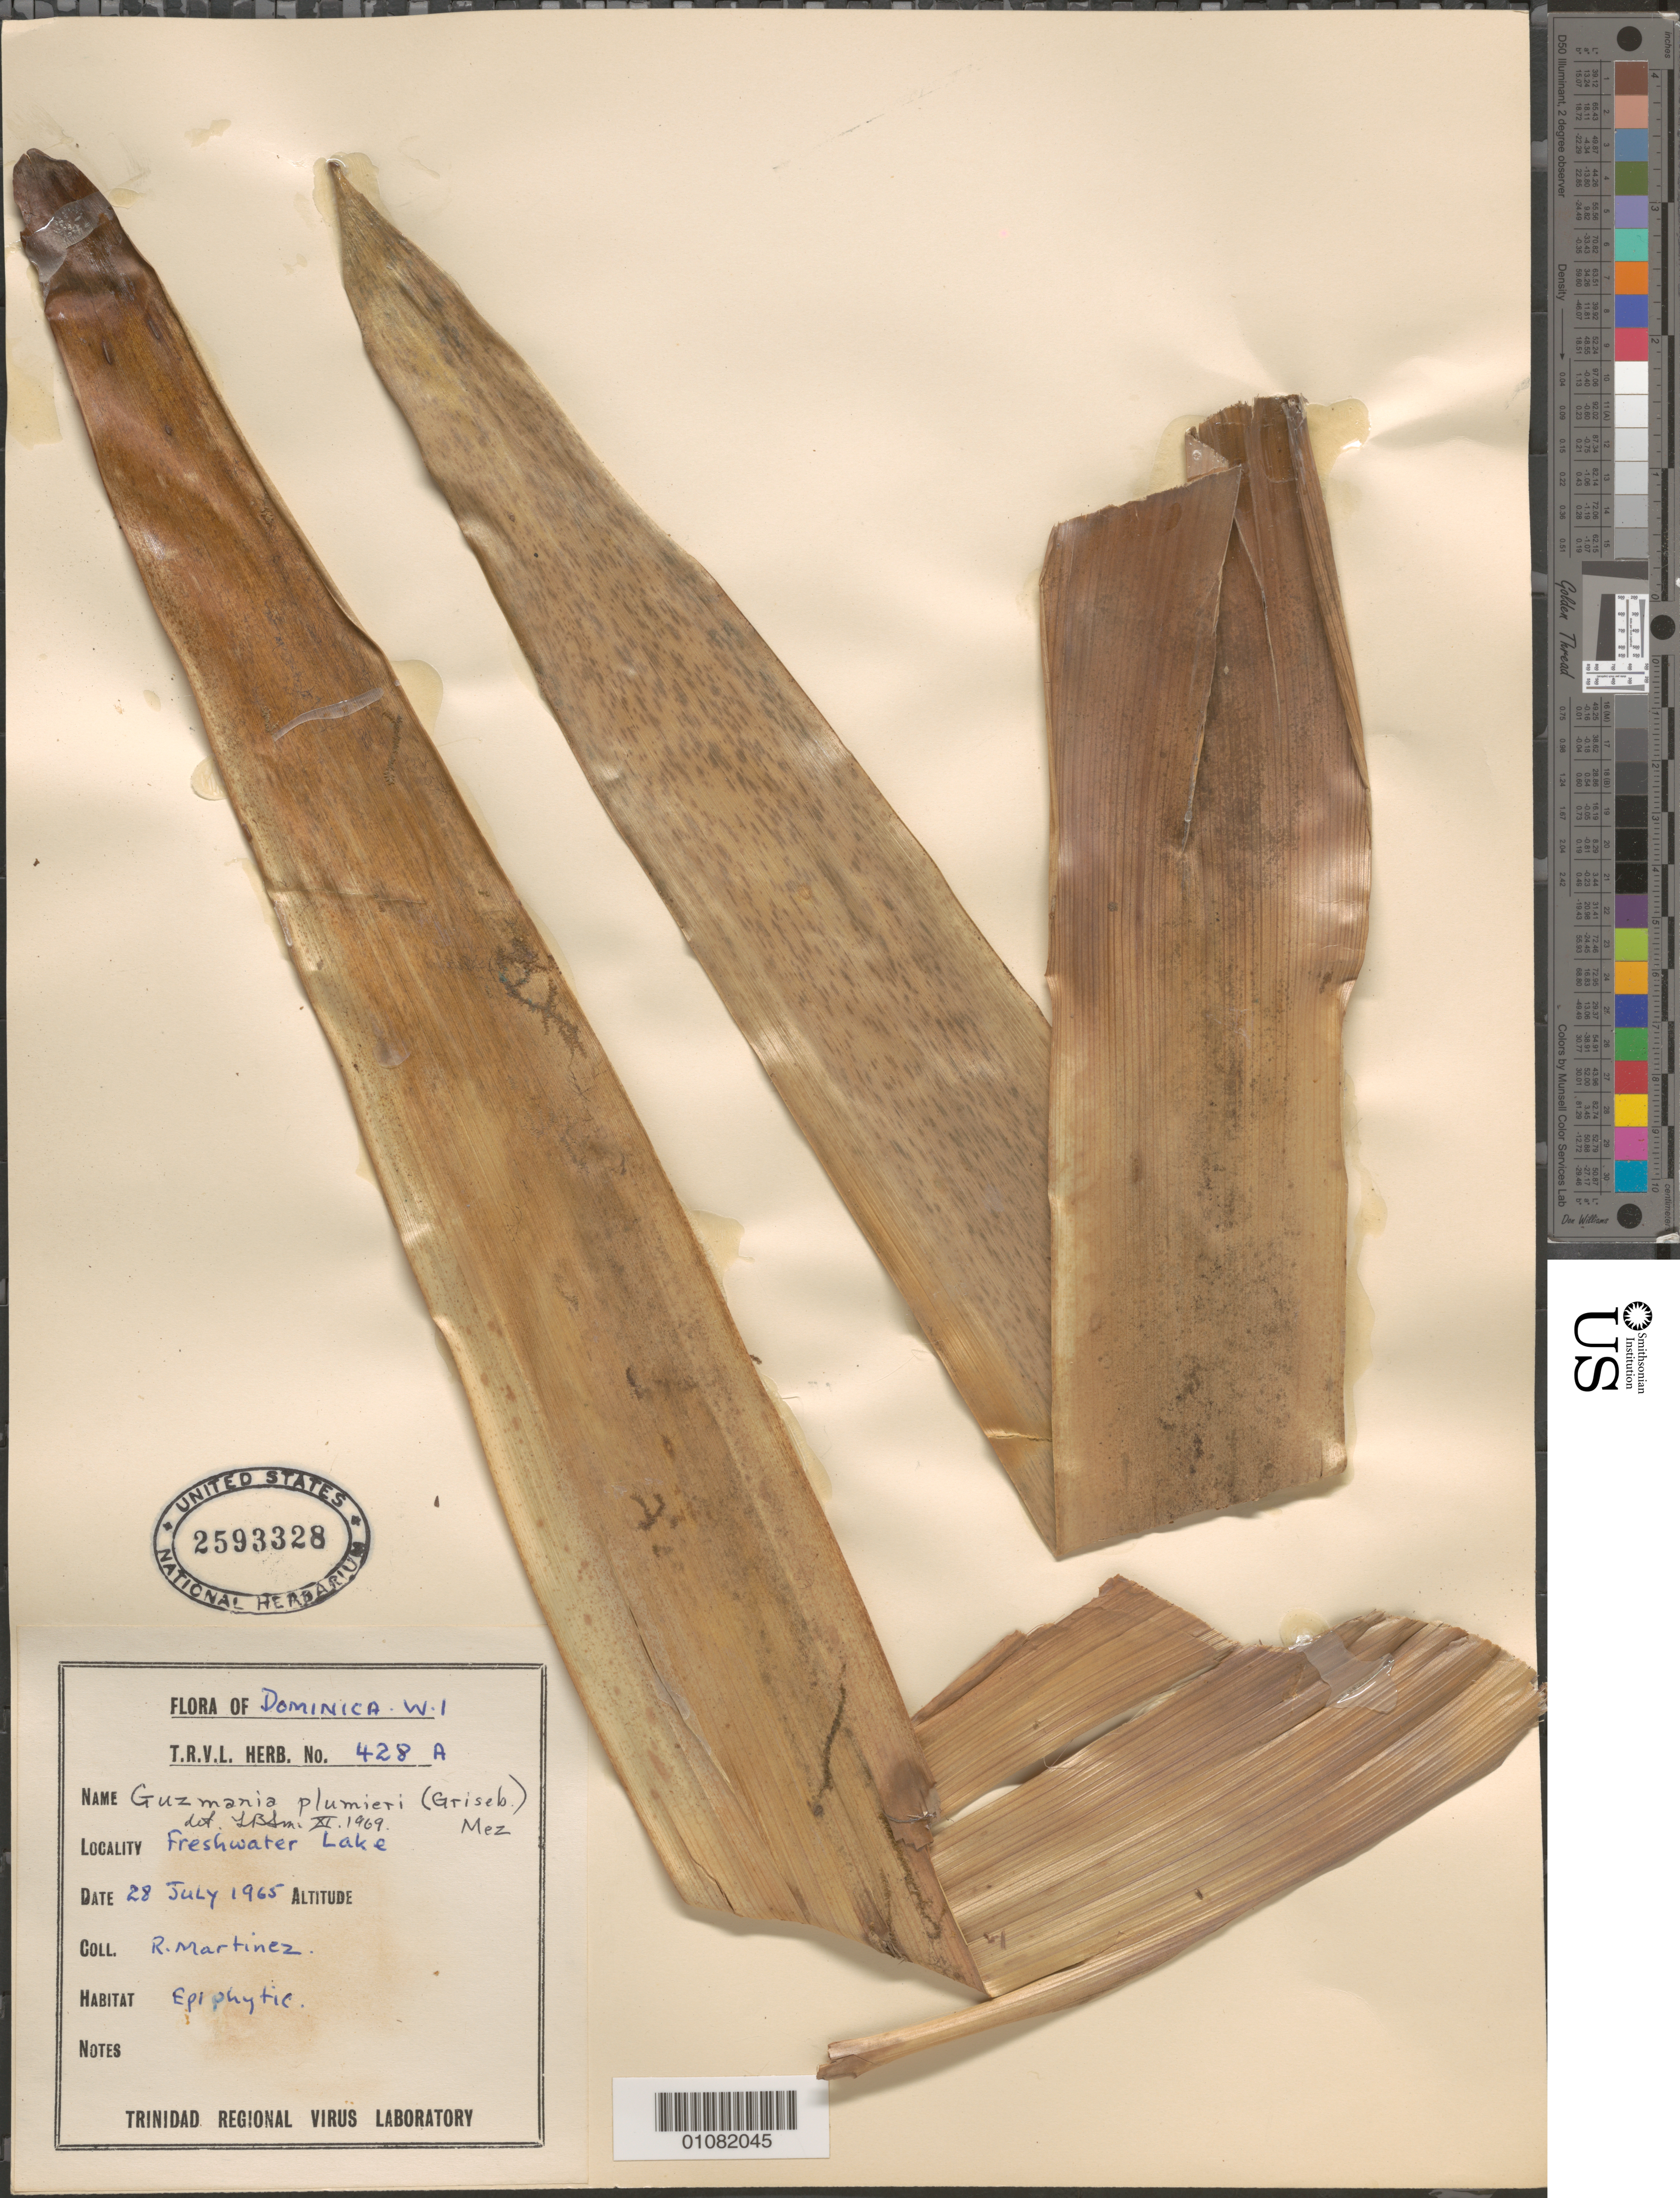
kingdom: Plantae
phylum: Tracheophyta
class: Liliopsida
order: Poales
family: Bromeliaceae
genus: Guzmania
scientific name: Guzmania plumieri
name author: (Griseb.) Mez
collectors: R. Martinez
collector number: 428a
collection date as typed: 28 Jul 1965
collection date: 1965-07-28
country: Dominica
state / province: St. George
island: Dominica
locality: Freshwater Lake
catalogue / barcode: US 2593328